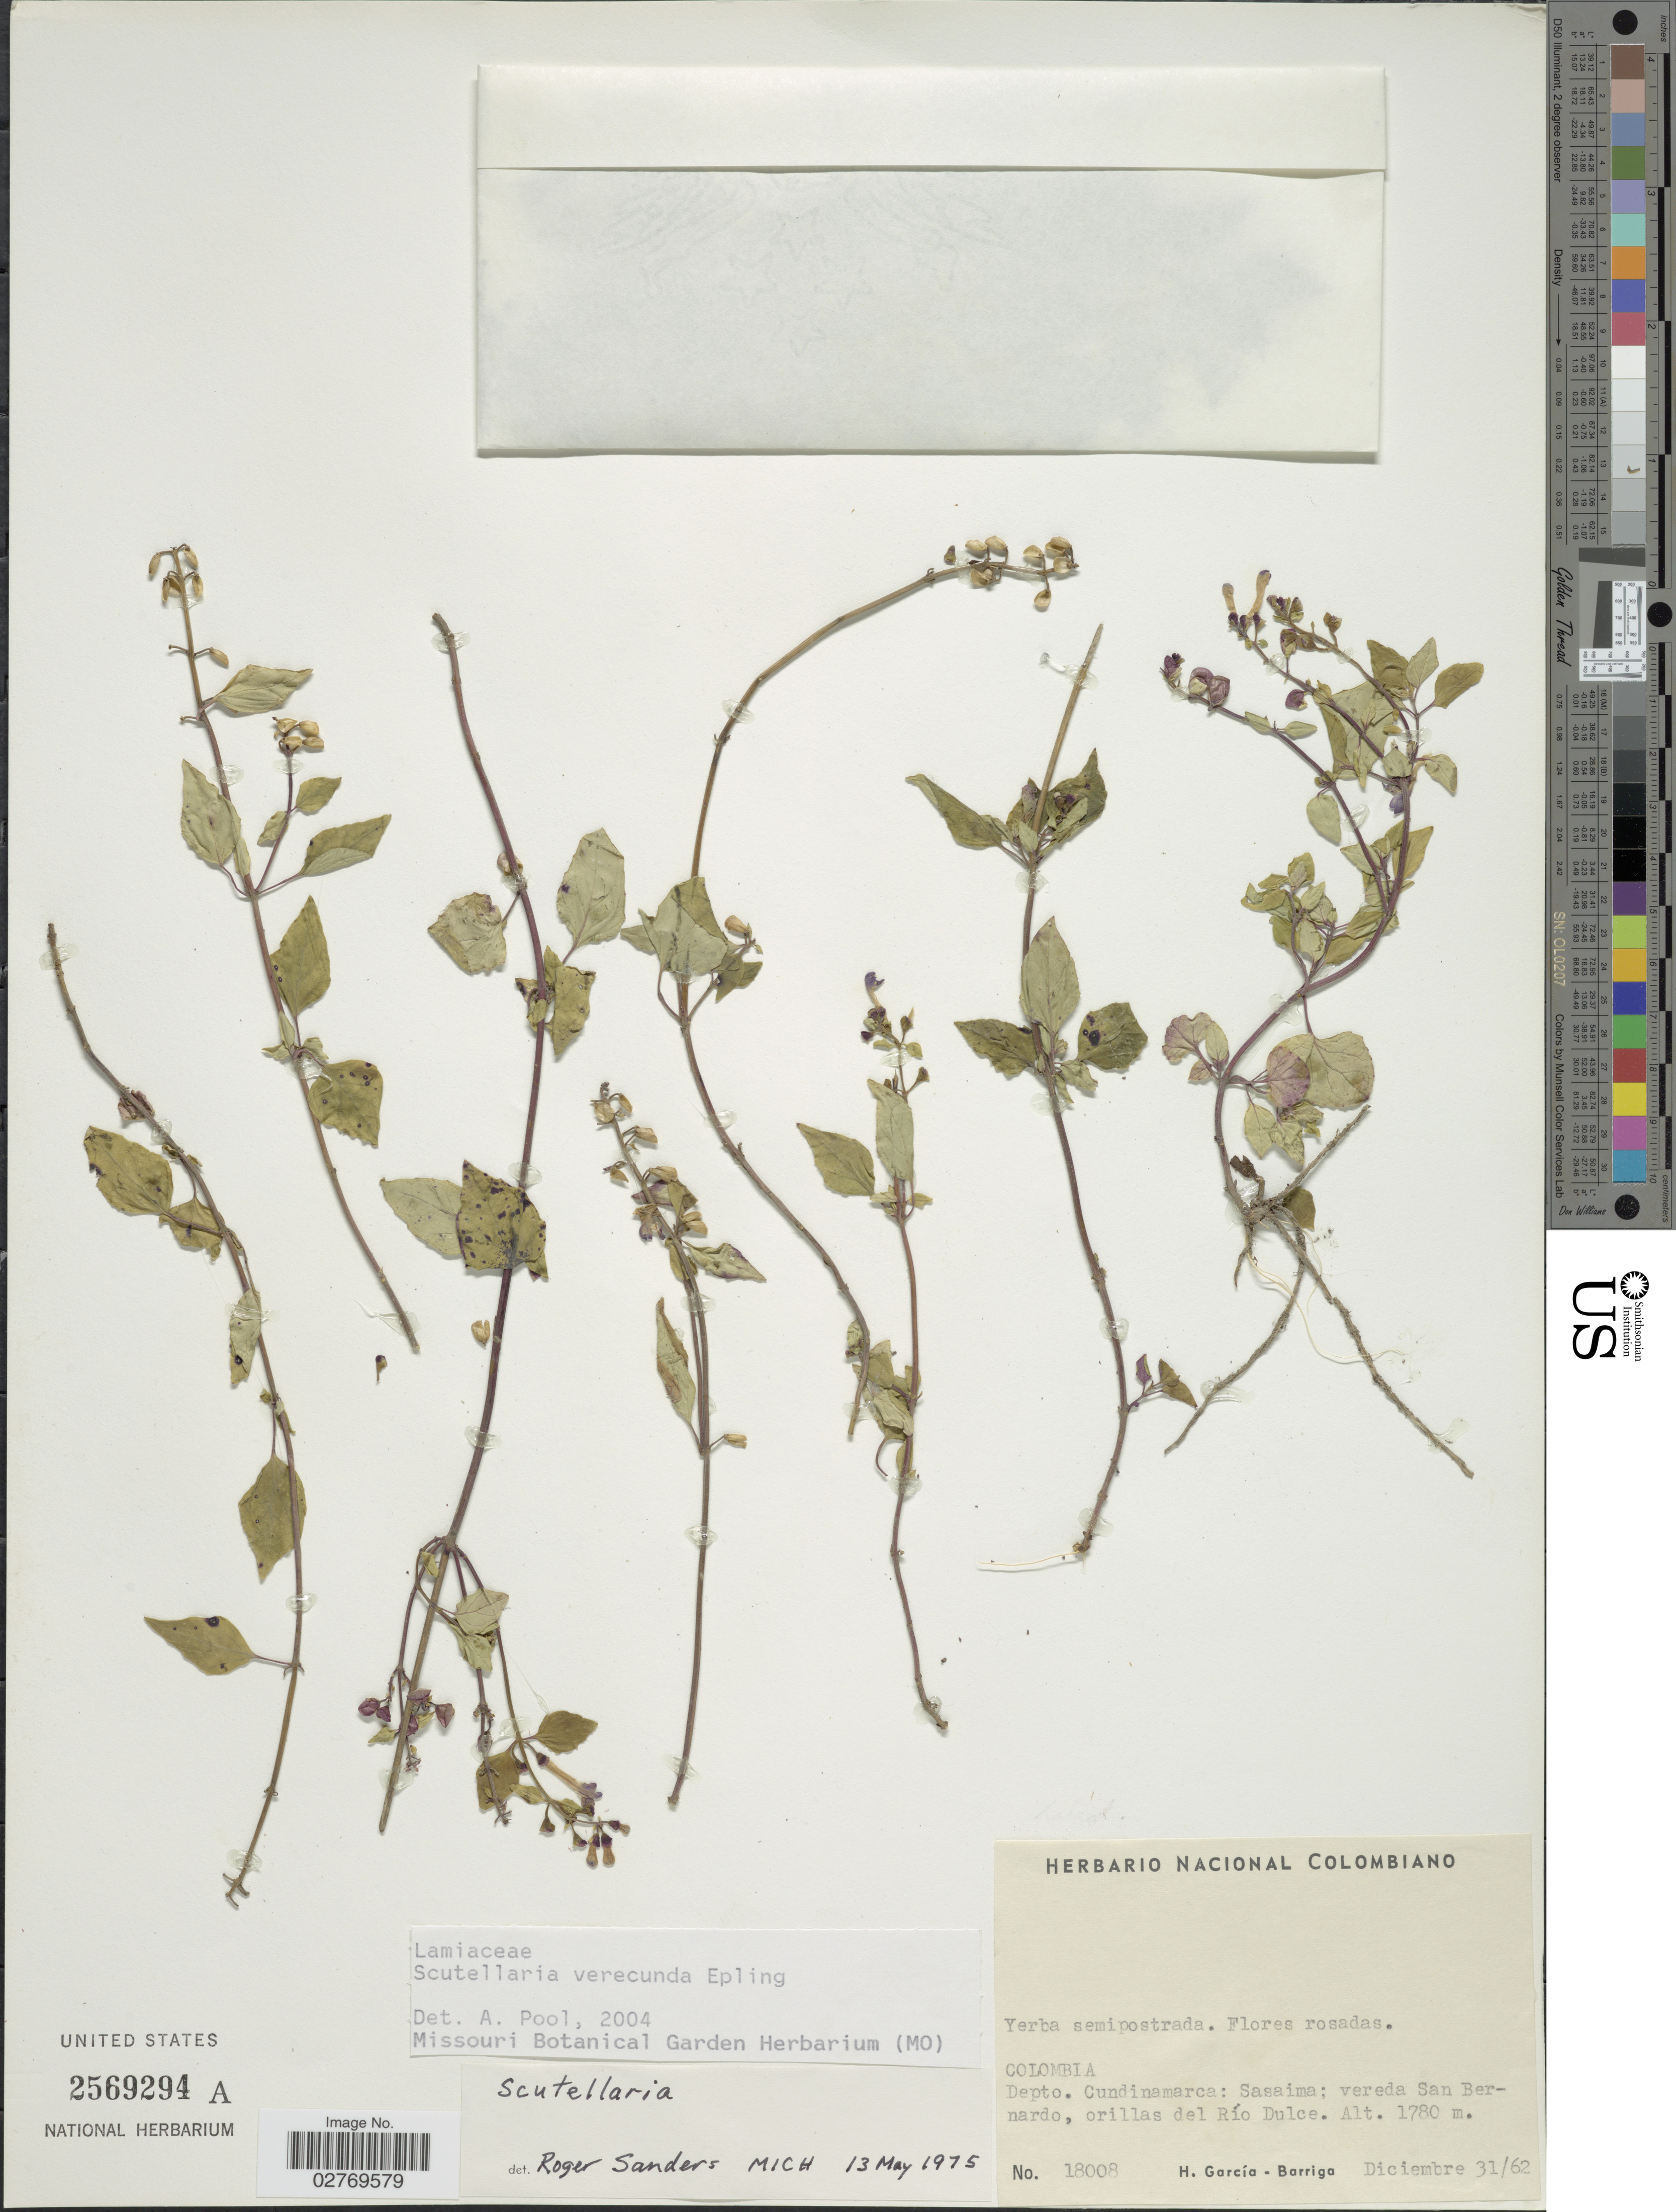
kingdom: Plantae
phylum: Tracheophyta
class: Magnoliopsida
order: Lamiales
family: Lamiaceae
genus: Scutellaria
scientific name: Scutellaria verecunda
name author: Epling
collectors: H. García Barriga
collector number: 18008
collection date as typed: Transcribed d/m/y: 31/12/62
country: Colombia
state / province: Cundinamarca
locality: Depto. Cundinamarca: Sasaima; vereda San Bernardo, orillas del Río Dulce.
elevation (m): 1780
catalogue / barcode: US 2569294A